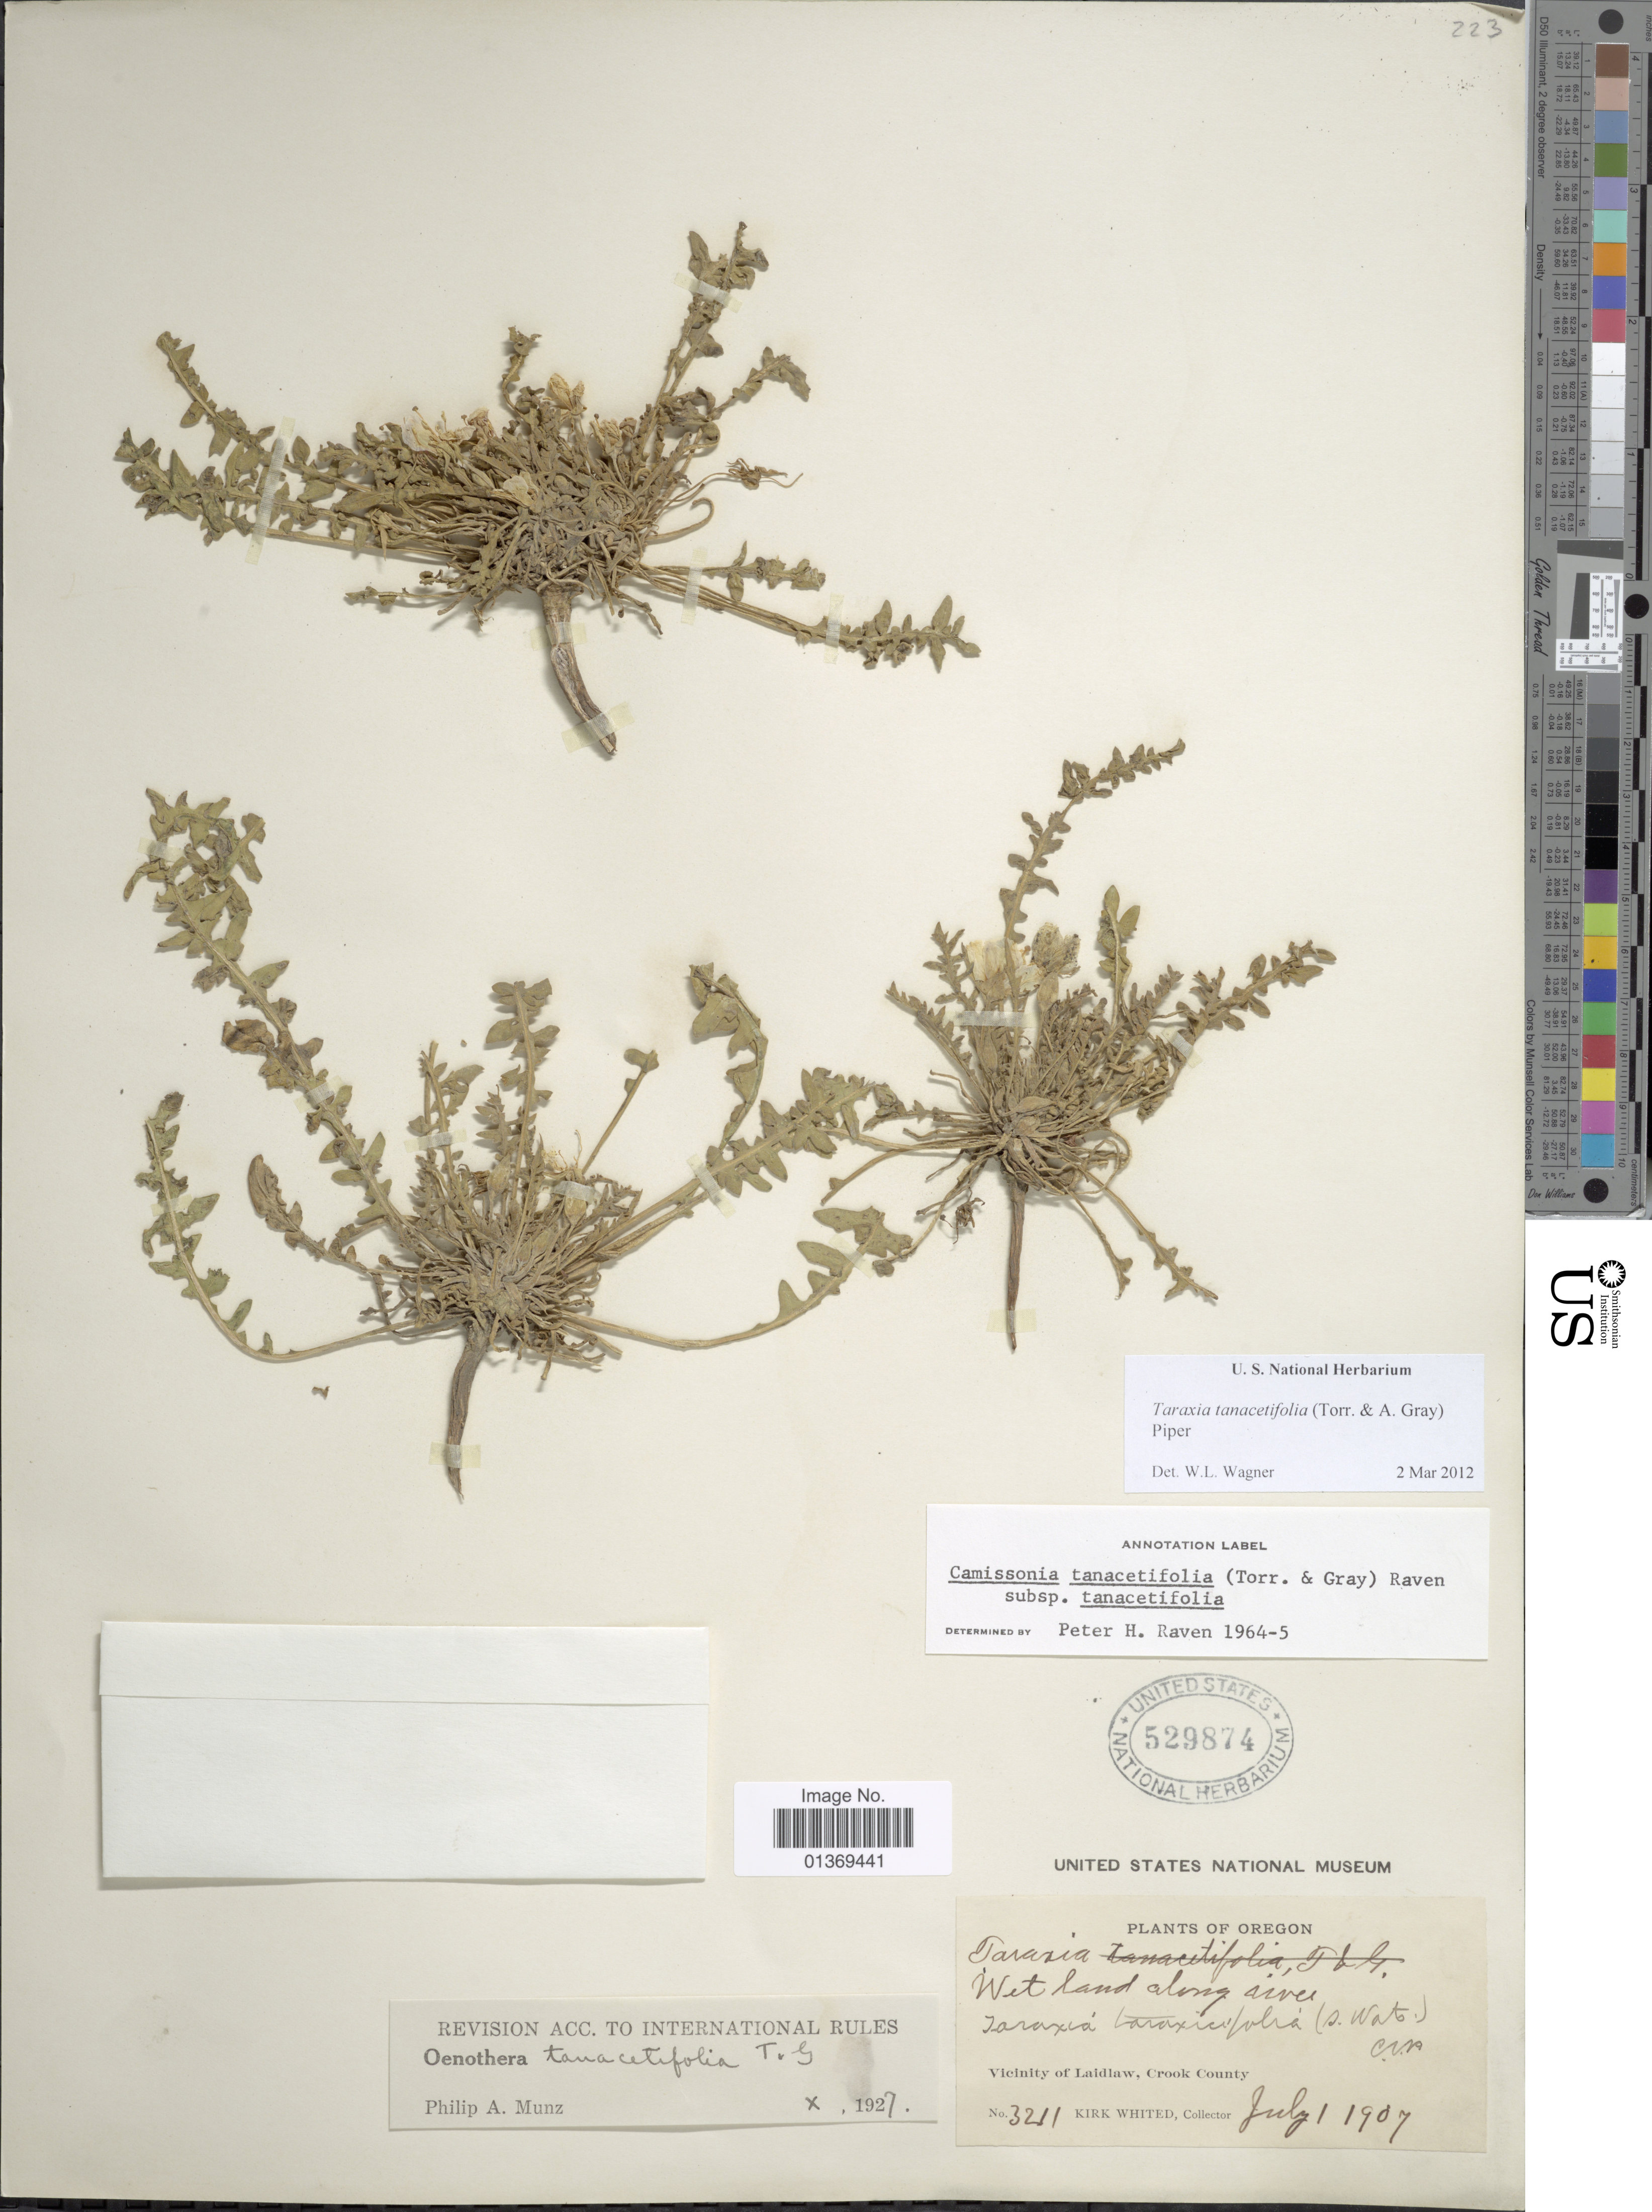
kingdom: Plantae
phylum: Tracheophyta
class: Magnoliopsida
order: Myrtales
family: Onagraceae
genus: Taraxia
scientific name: Taraxia tanacetifolia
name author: (Torr. & A. Gray) Piper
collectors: K. Whited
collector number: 3211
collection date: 1907-07-01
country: United States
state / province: Oregon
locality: Vicinity of Laidlaw, Crook County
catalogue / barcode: US 529874